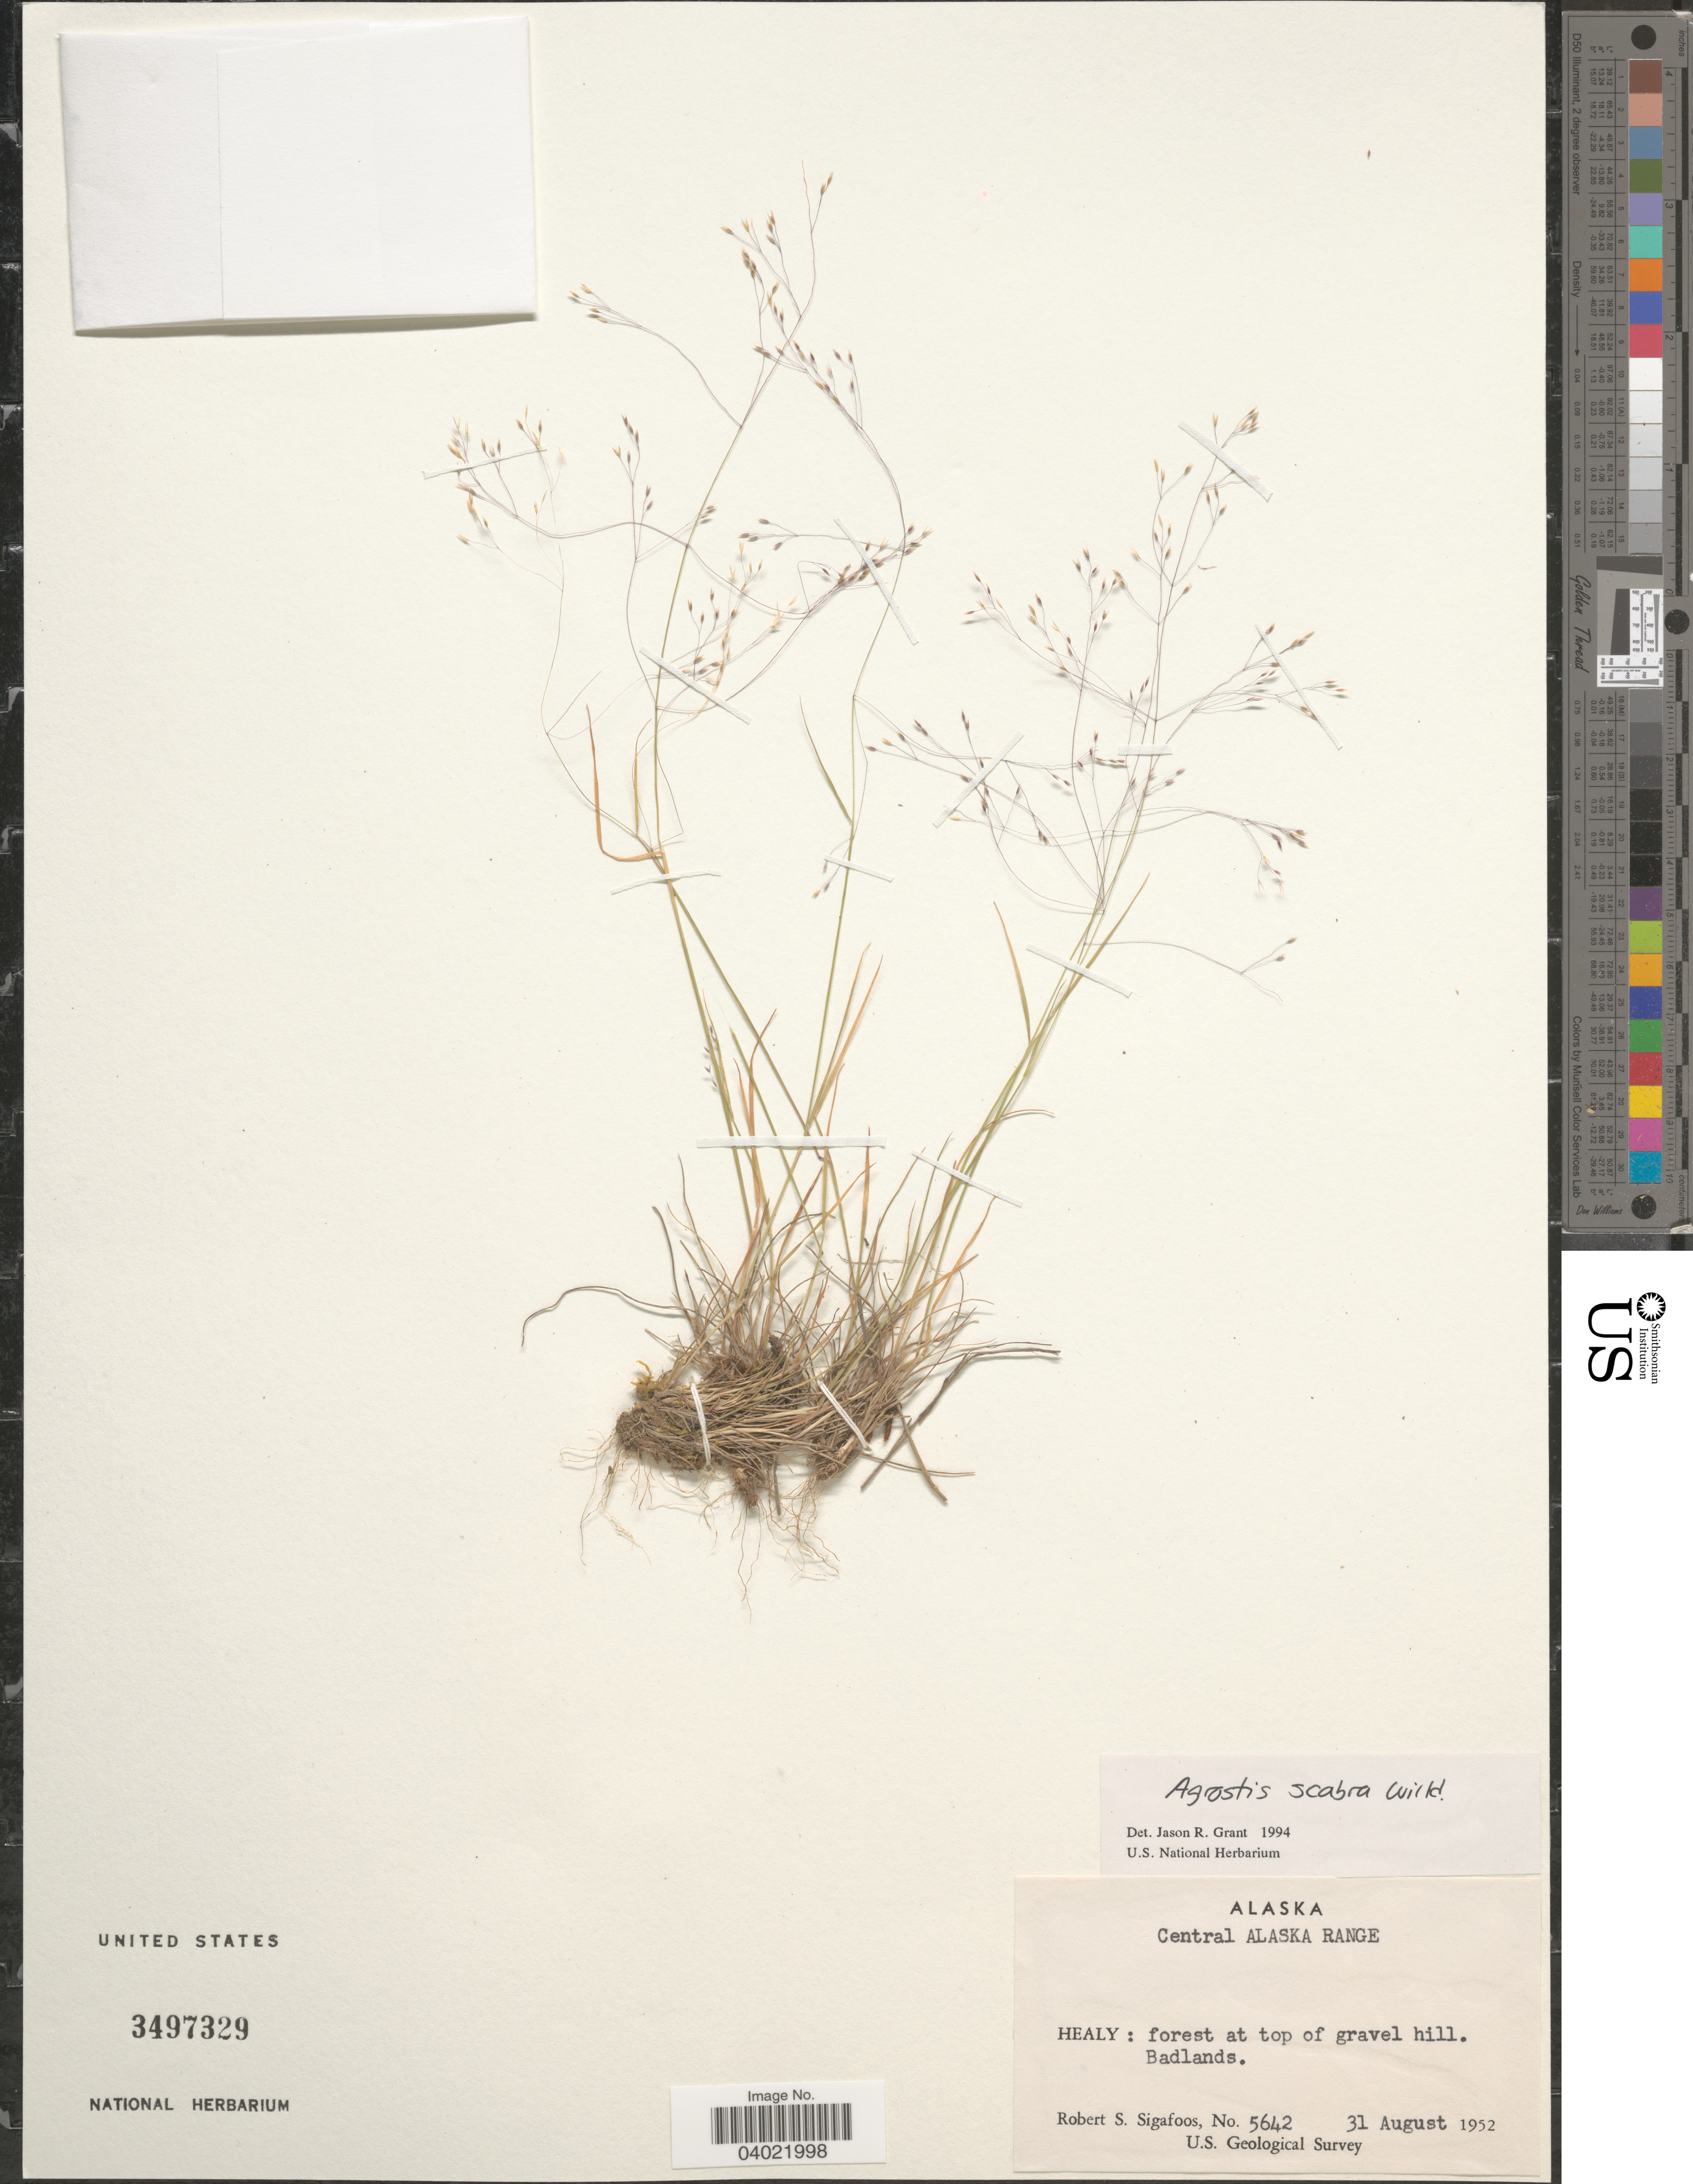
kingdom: Plantae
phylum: Tracheophyta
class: Liliopsida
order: Poales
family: Poaceae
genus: Agrostis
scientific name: Agrostis scabra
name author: Willd.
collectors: R. Sigafoos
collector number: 5642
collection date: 1952-08-31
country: United States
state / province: Alaska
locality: Central Alaska Range. Healy: forest at top of gravel hill. Badlands.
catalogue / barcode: US 3497329